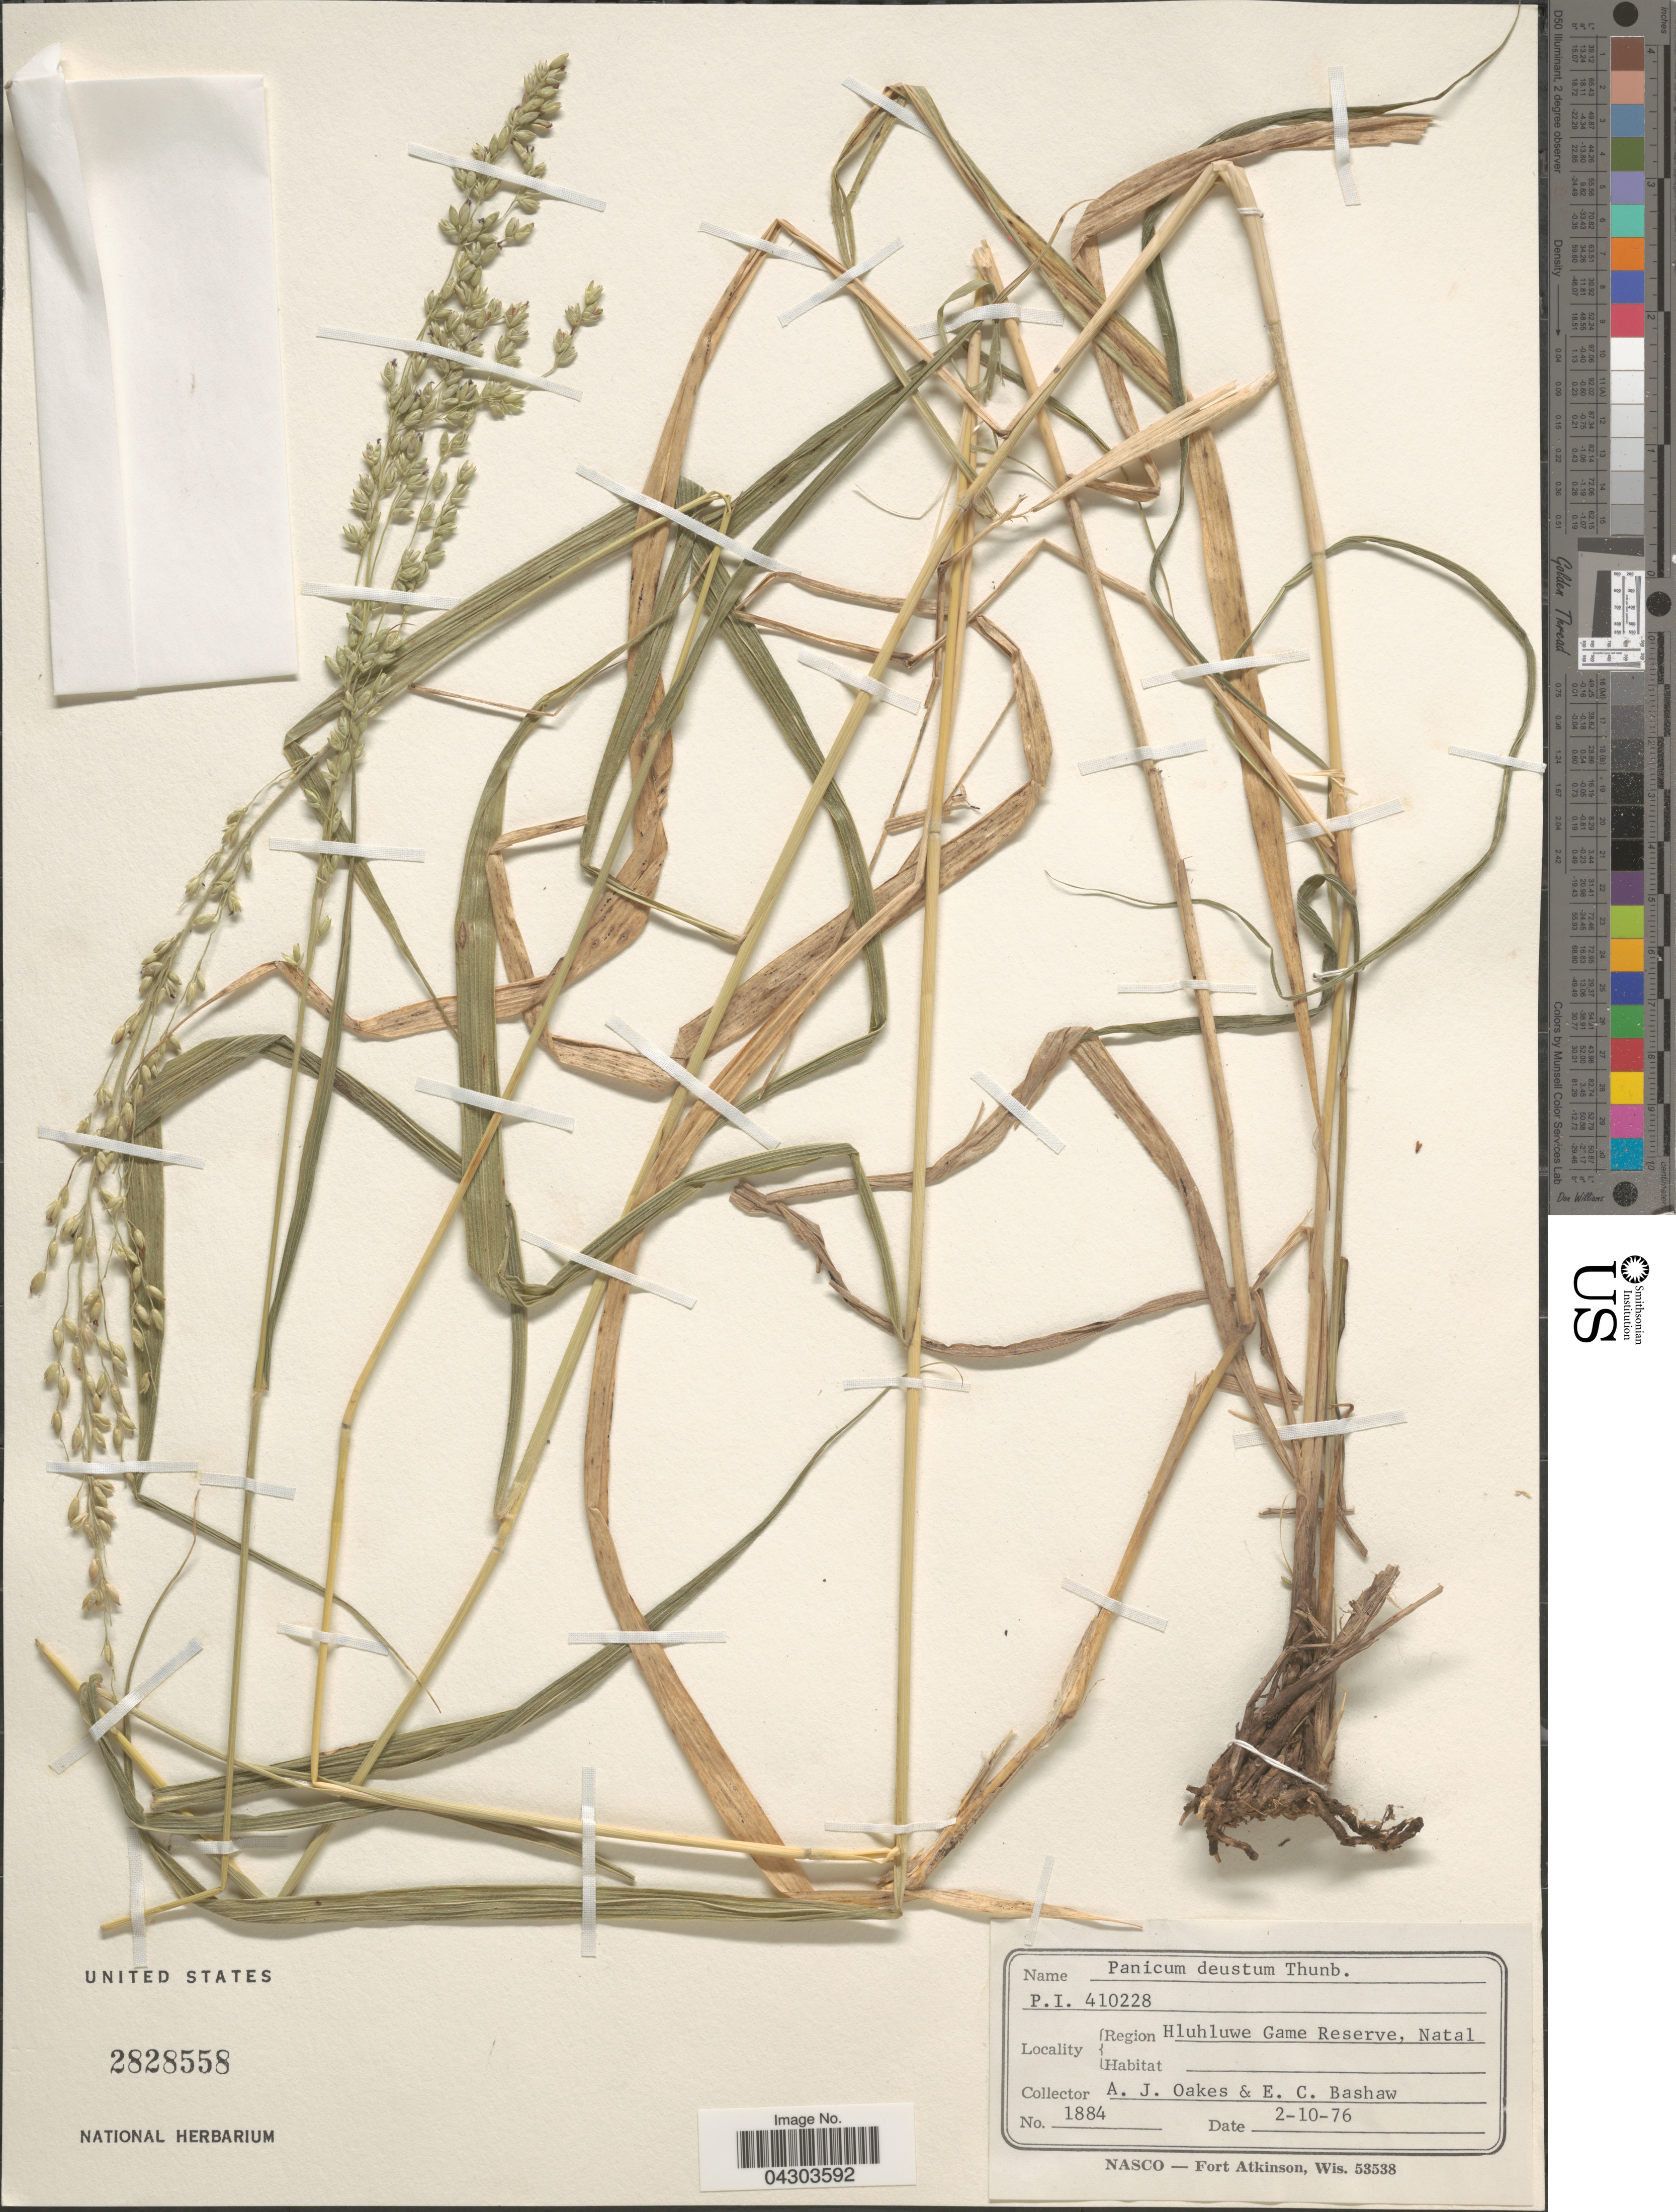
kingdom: Plantae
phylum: Tracheophyta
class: Liliopsida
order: Poales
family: Poaceae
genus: Panicum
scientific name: Panicum deustum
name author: Thunb.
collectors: A. Oakes & E. Bashaw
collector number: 1884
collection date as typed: Transcribed d/m/y: 2/10/76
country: South Africa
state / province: KwaZulu-Natal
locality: Region Hluhluwe Game Reserve, Natal.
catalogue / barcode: US 2828558